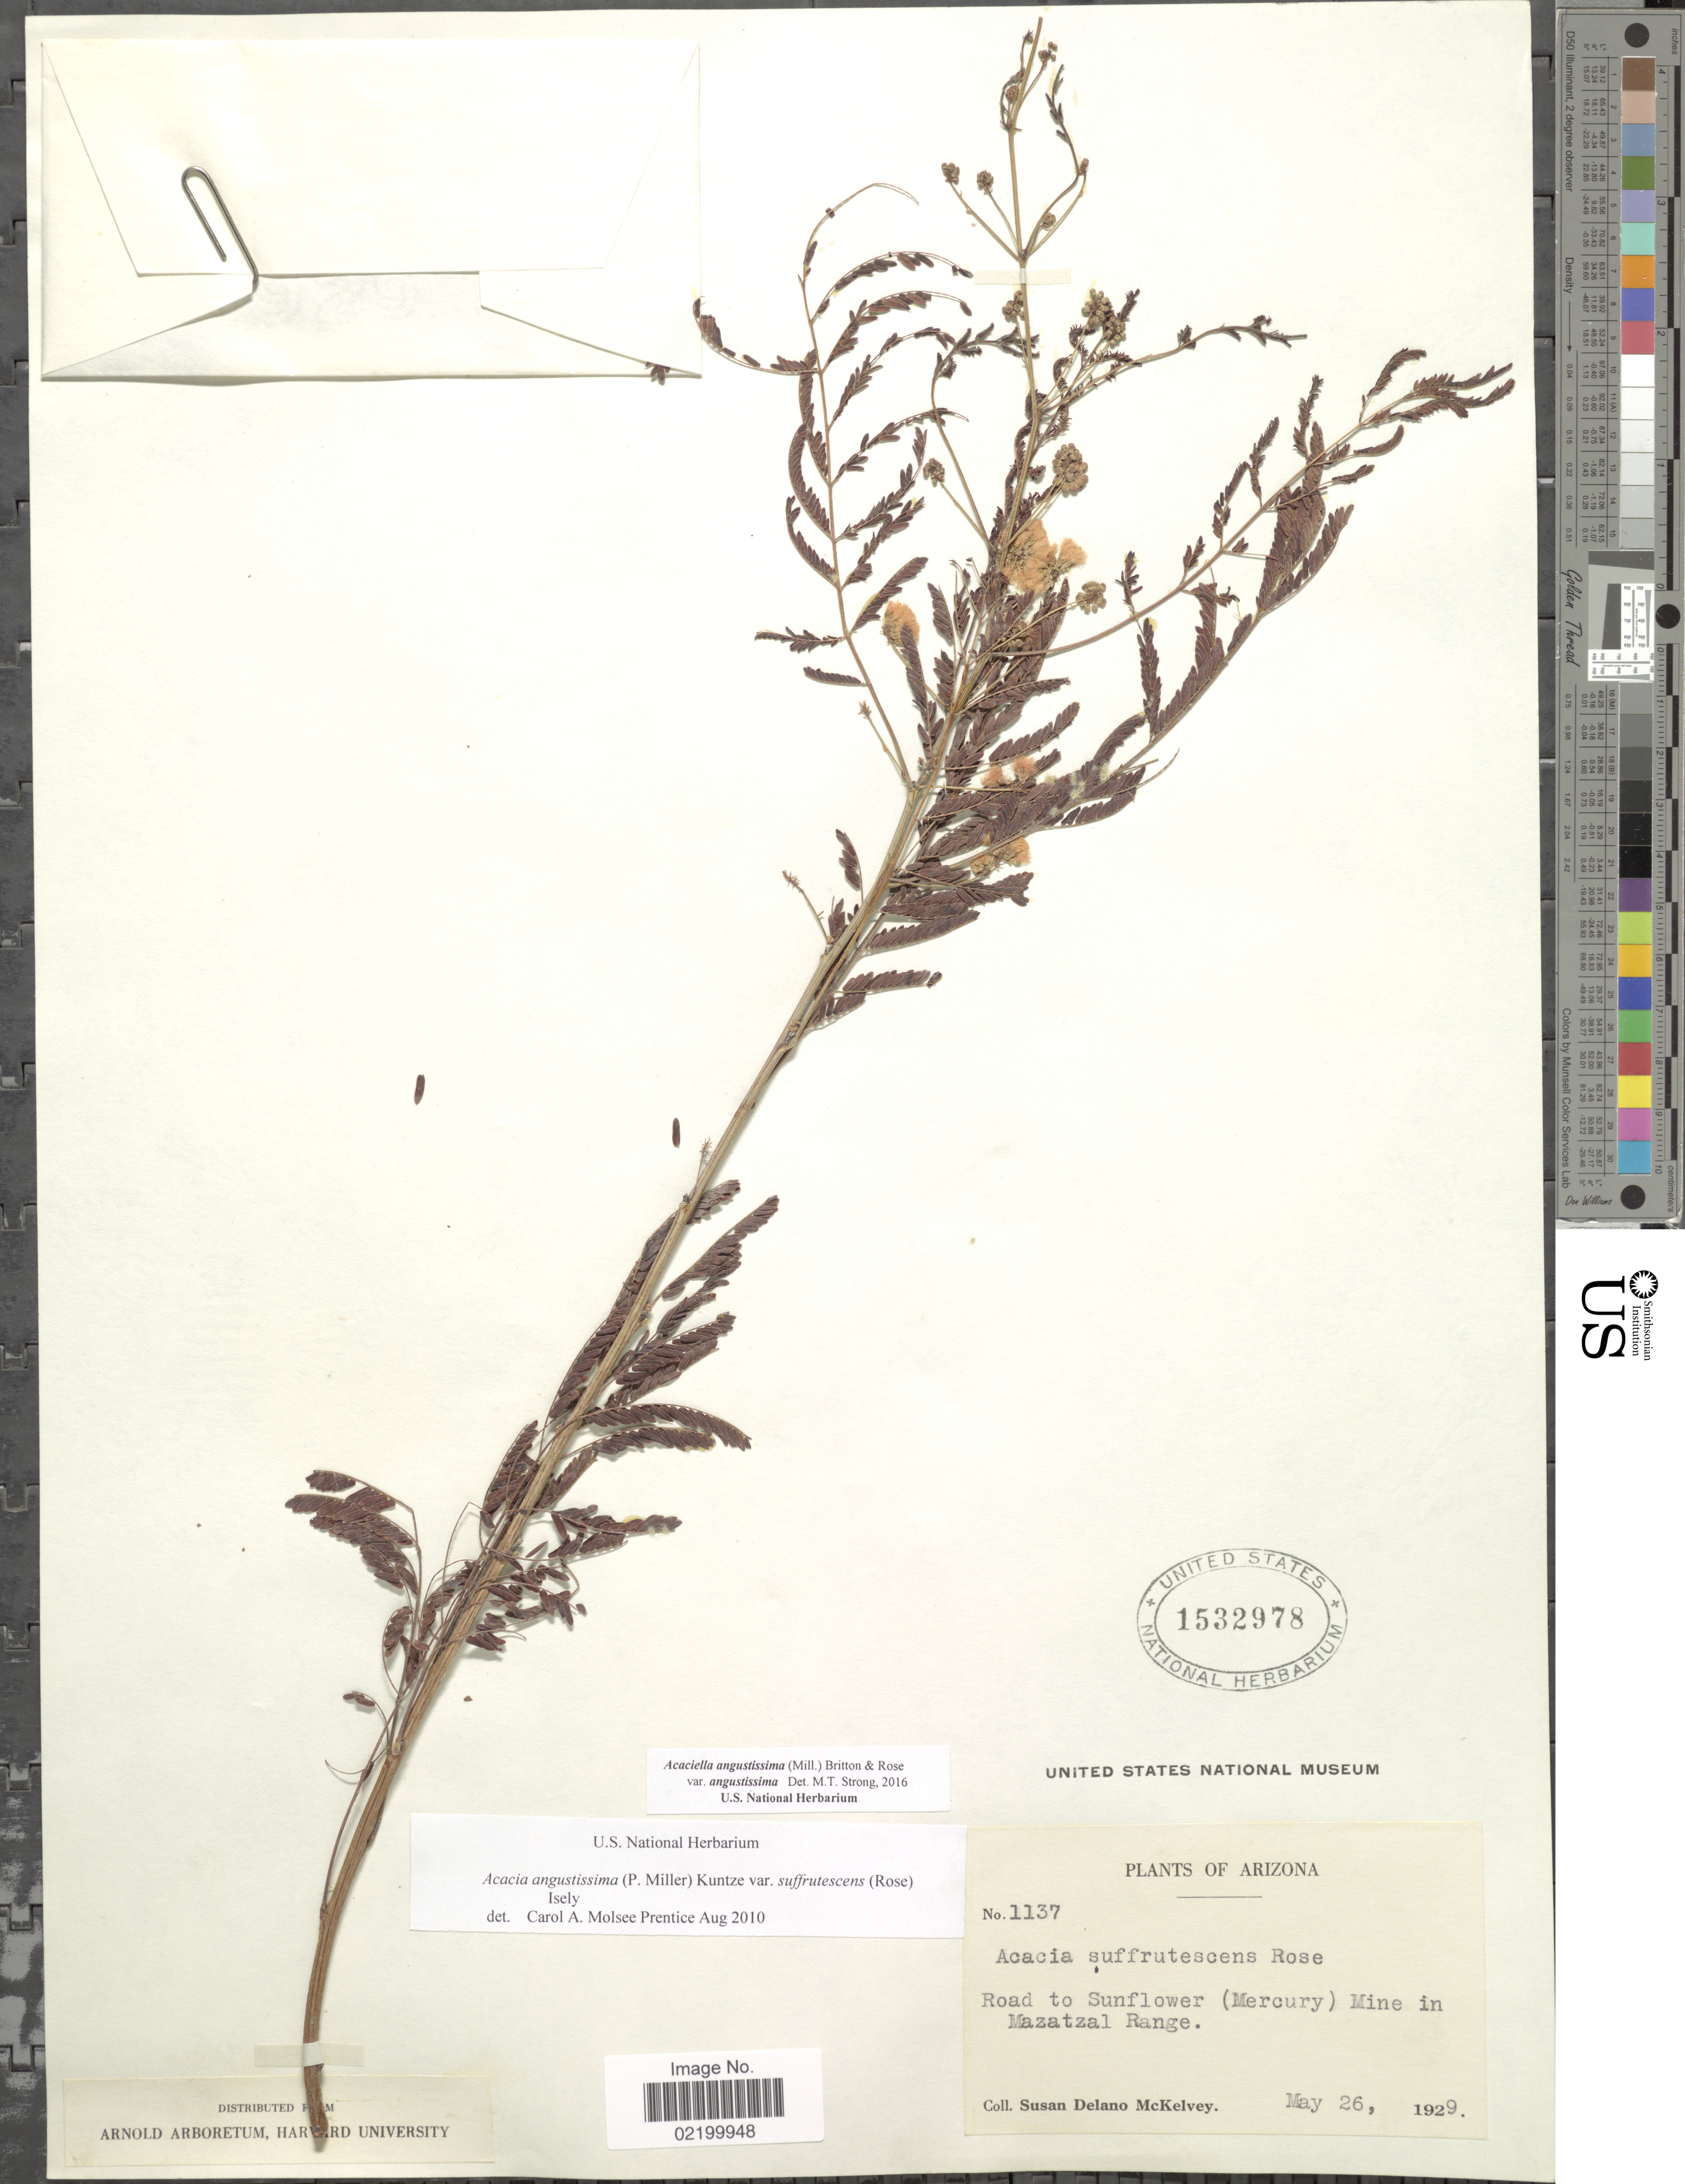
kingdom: Plantae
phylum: Tracheophyta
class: Magnoliopsida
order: Fabales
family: Fabaceae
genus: Acaciella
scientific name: Acaciella angustissima var. angustissima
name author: (Mill.) Britton & Rose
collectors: S. A. McKelvey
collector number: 1137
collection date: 1929-05-26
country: United States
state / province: Arizona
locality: Road to Sunflower (Mercury) Mine in Mazatzal Range.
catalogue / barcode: US 1532978